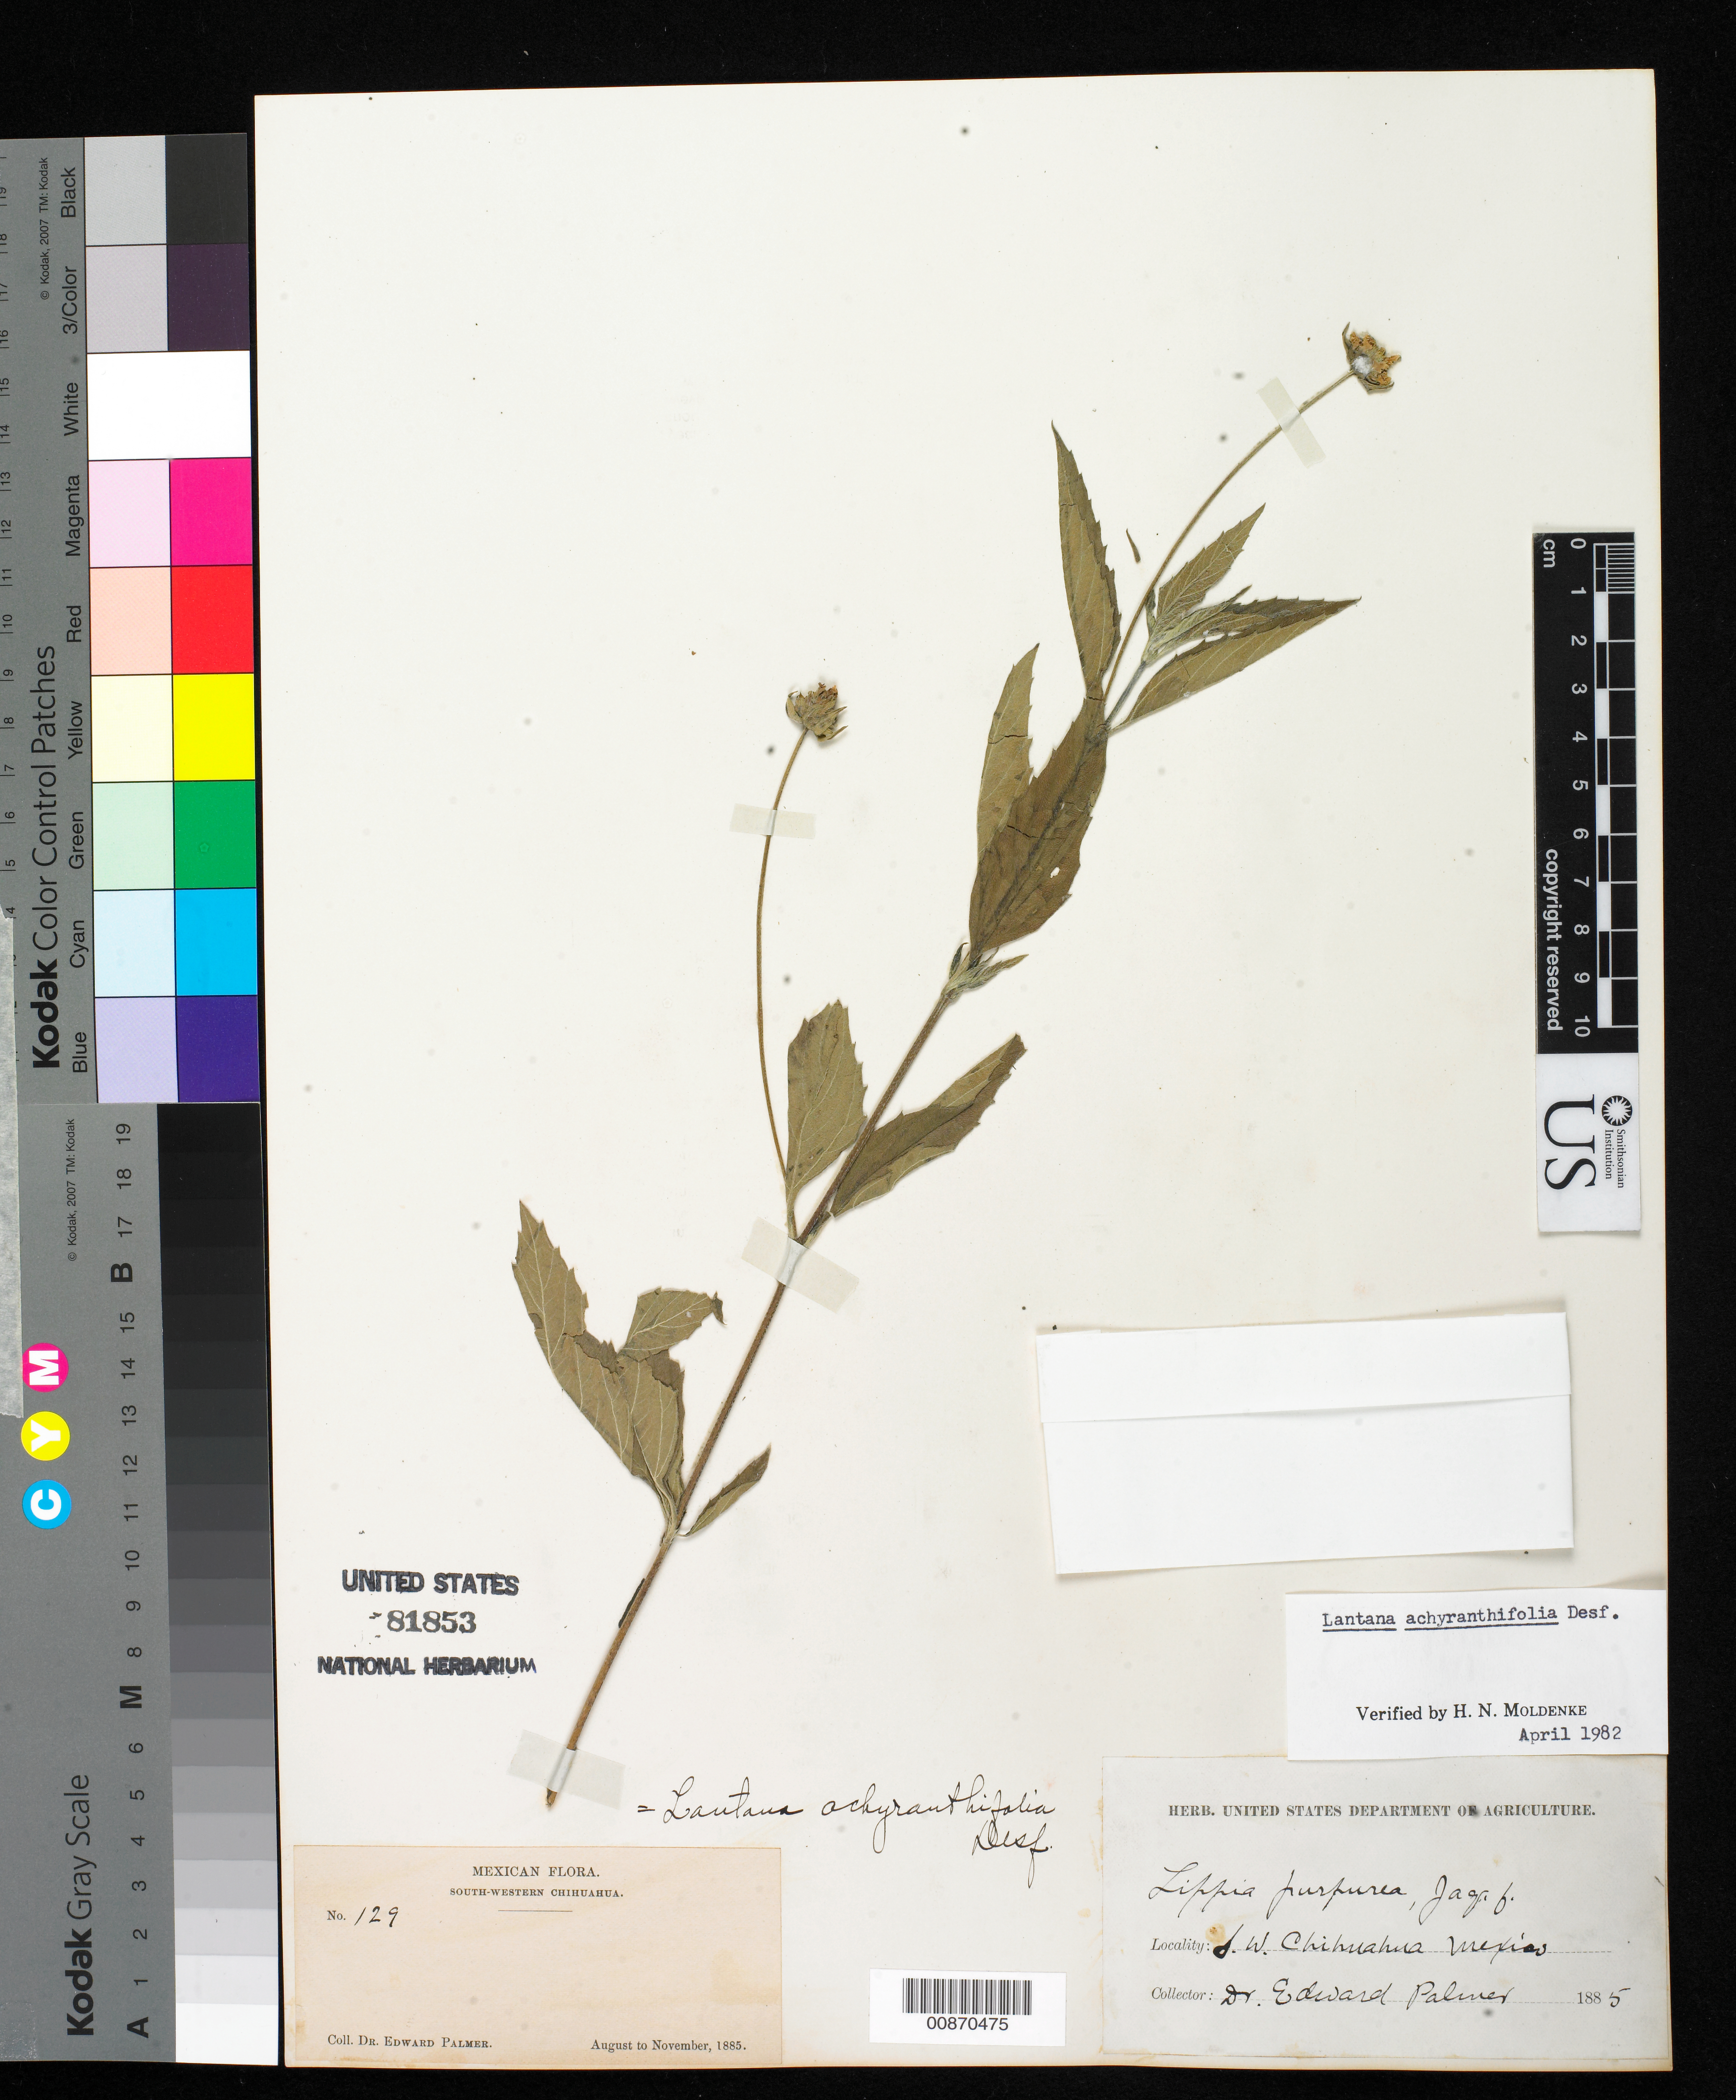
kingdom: Plantae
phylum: Tracheophyta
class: Magnoliopsida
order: Lamiales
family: Verbenaceae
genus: Lantana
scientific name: Lantana achyranthifolia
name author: Desf.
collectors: E. Palmer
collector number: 129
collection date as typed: Aug 1885 to -- Nov 1885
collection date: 1885-08/1885-11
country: Mexico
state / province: Chihuahua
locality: South-Western Chihuahua.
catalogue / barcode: US 81853